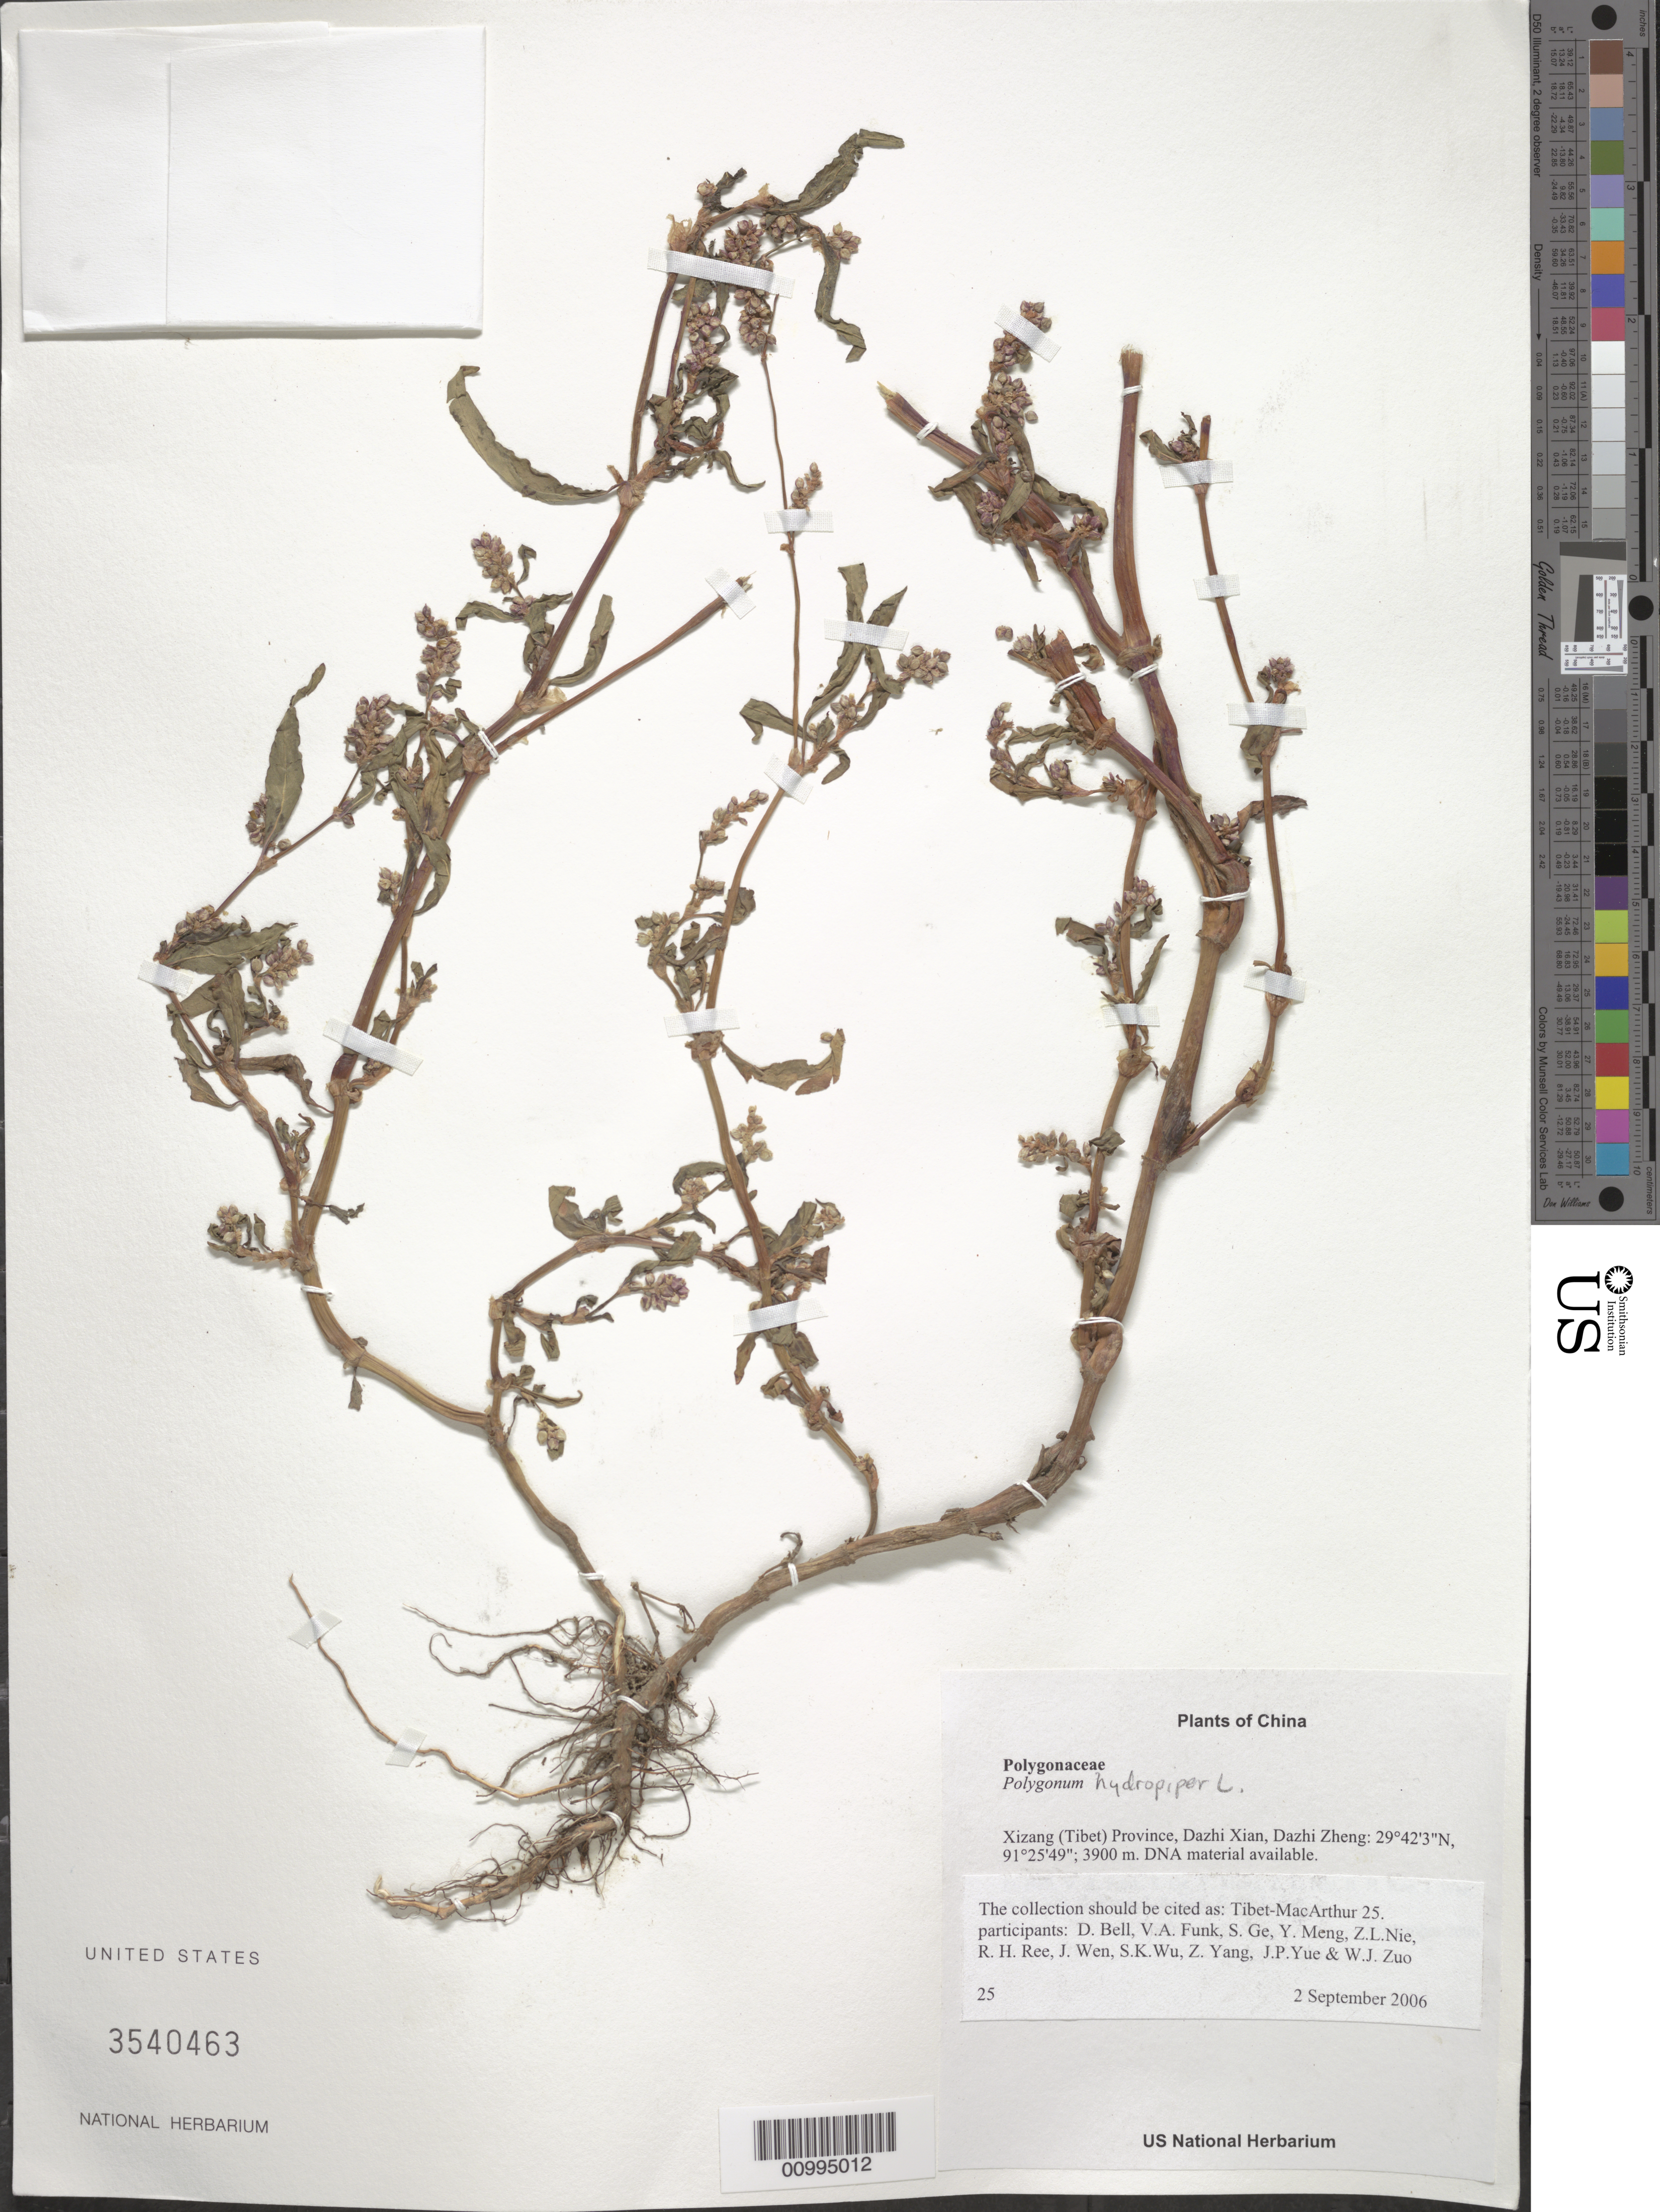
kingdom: Plantae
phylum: Tracheophyta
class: Magnoliopsida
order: Caryophyllales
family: Polygonaceae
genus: Polygonum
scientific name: Polygonum hydropiper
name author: L.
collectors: Tibet-MacArthur, D. A. Bell, V. Funk, S. Ge, Y. Meng, Z. Nie, R. Ree, J. Wen, S. K. Wu, Z. Yang, J. Yue & W. Zuo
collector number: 25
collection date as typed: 02 Sep 2006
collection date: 2006-09-02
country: China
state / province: Xizang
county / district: Dazhi Xian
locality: Dazhi Zheng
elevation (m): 3900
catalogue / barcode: US 3540463